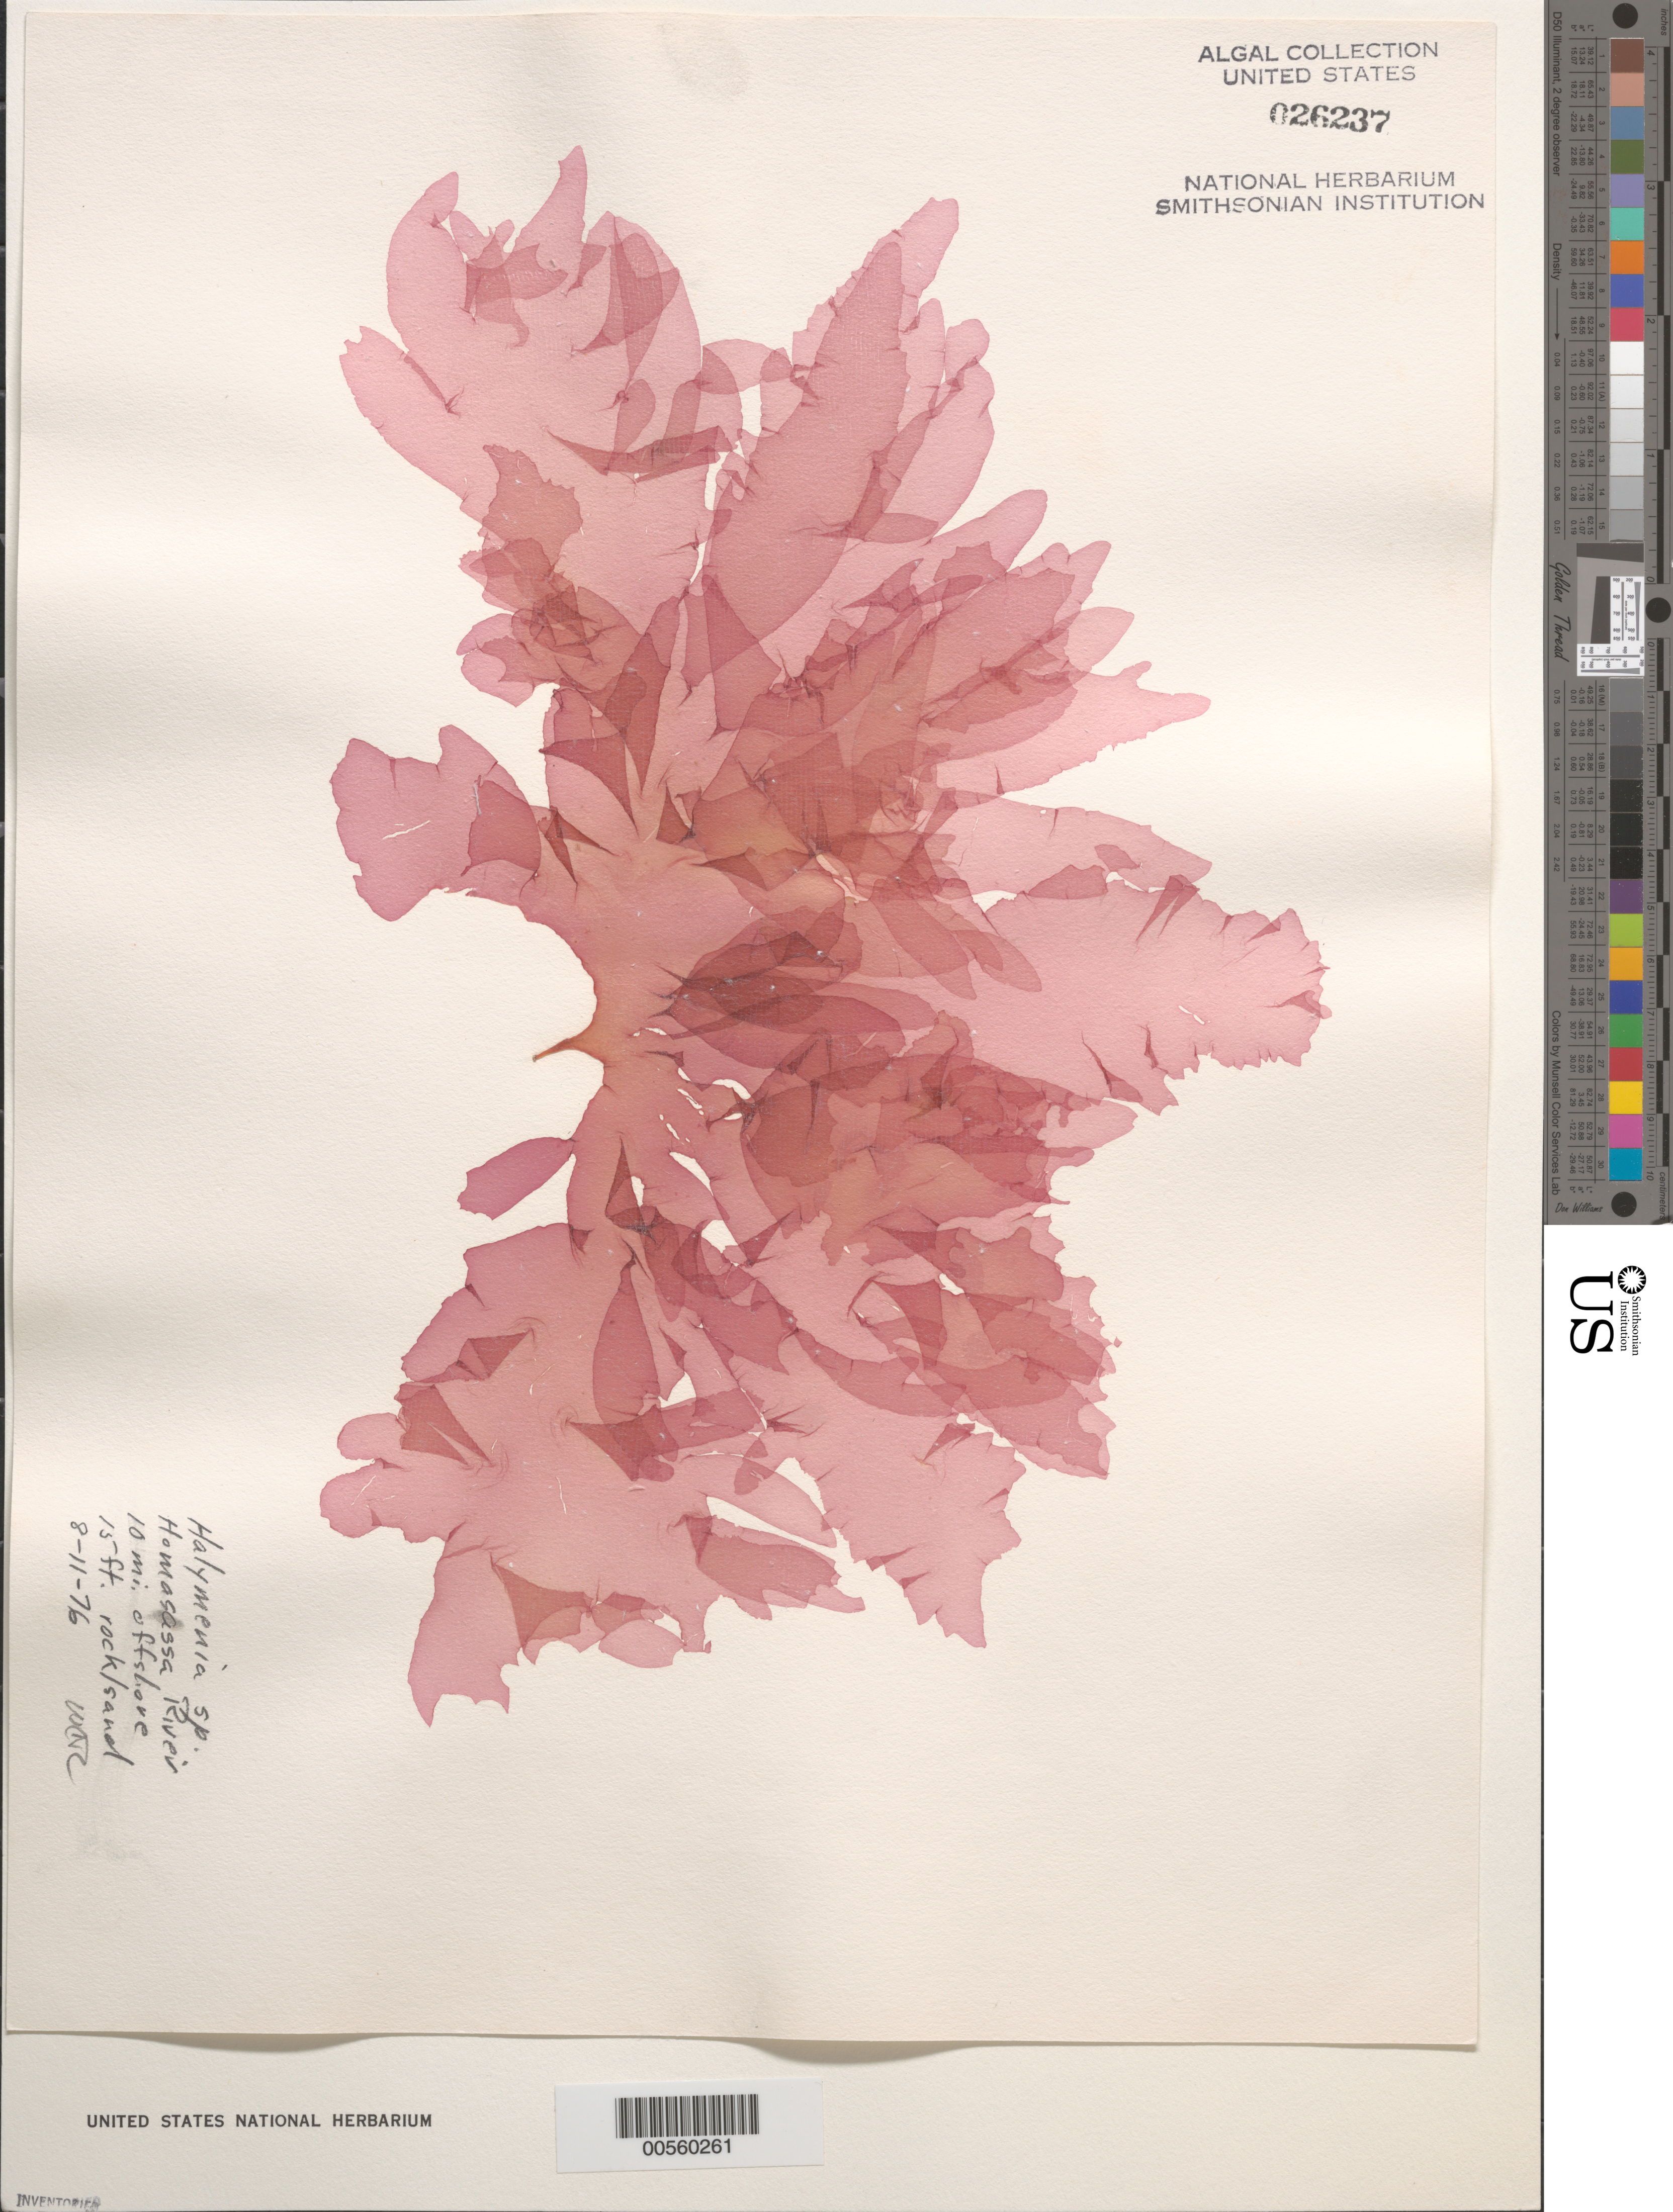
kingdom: Plantae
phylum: Rhodophyta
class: Florideophyceae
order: Halymeniales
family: Halymeniaceae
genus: Halymenia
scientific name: Halymenia sp.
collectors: W. C. Roth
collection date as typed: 11 Aug 1976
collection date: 1976-08-11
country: United States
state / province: Florida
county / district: Citrus County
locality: Off Homosassa River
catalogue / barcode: US 26237